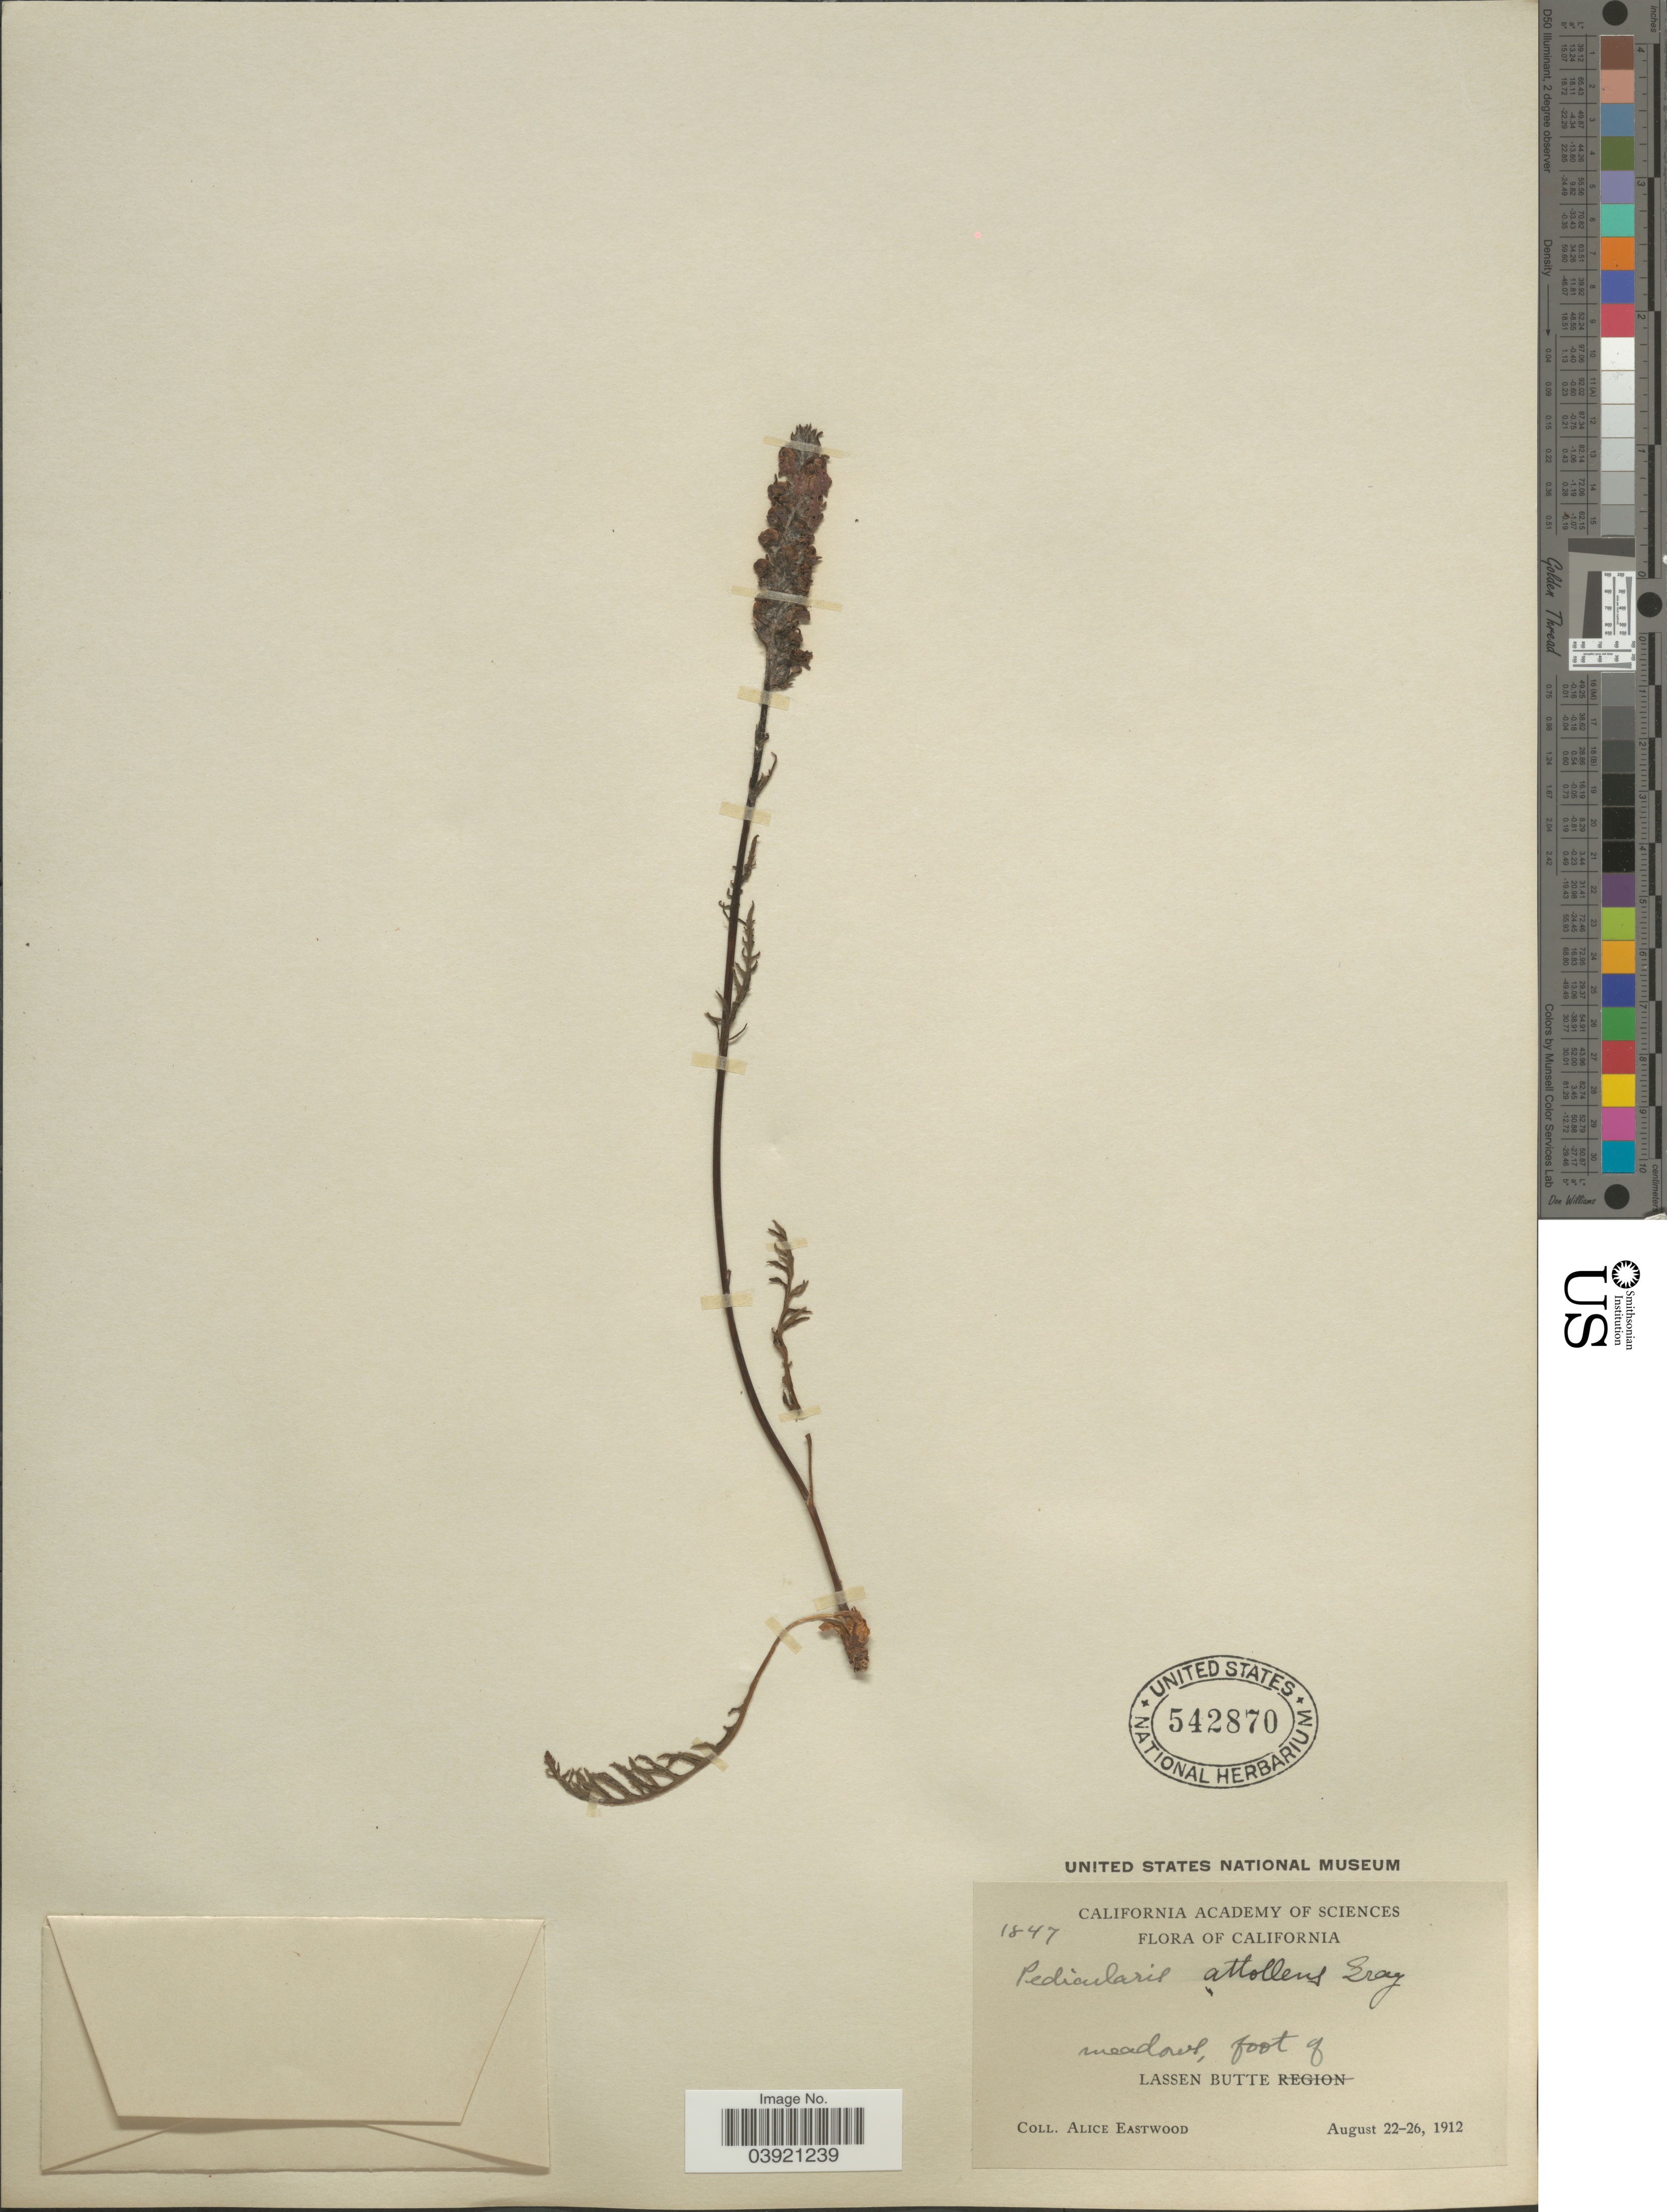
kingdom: Plantae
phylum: Tracheophyta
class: Magnoliopsida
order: Lamiales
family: Orobanchaceae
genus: Pedicularis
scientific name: Pedicularis attollens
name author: A. Gray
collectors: A. Eastwood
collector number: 1847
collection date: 1912-08-22/1912-08-26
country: United States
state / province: California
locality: Meadows, foot of Lassen Butte.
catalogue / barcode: US 542870